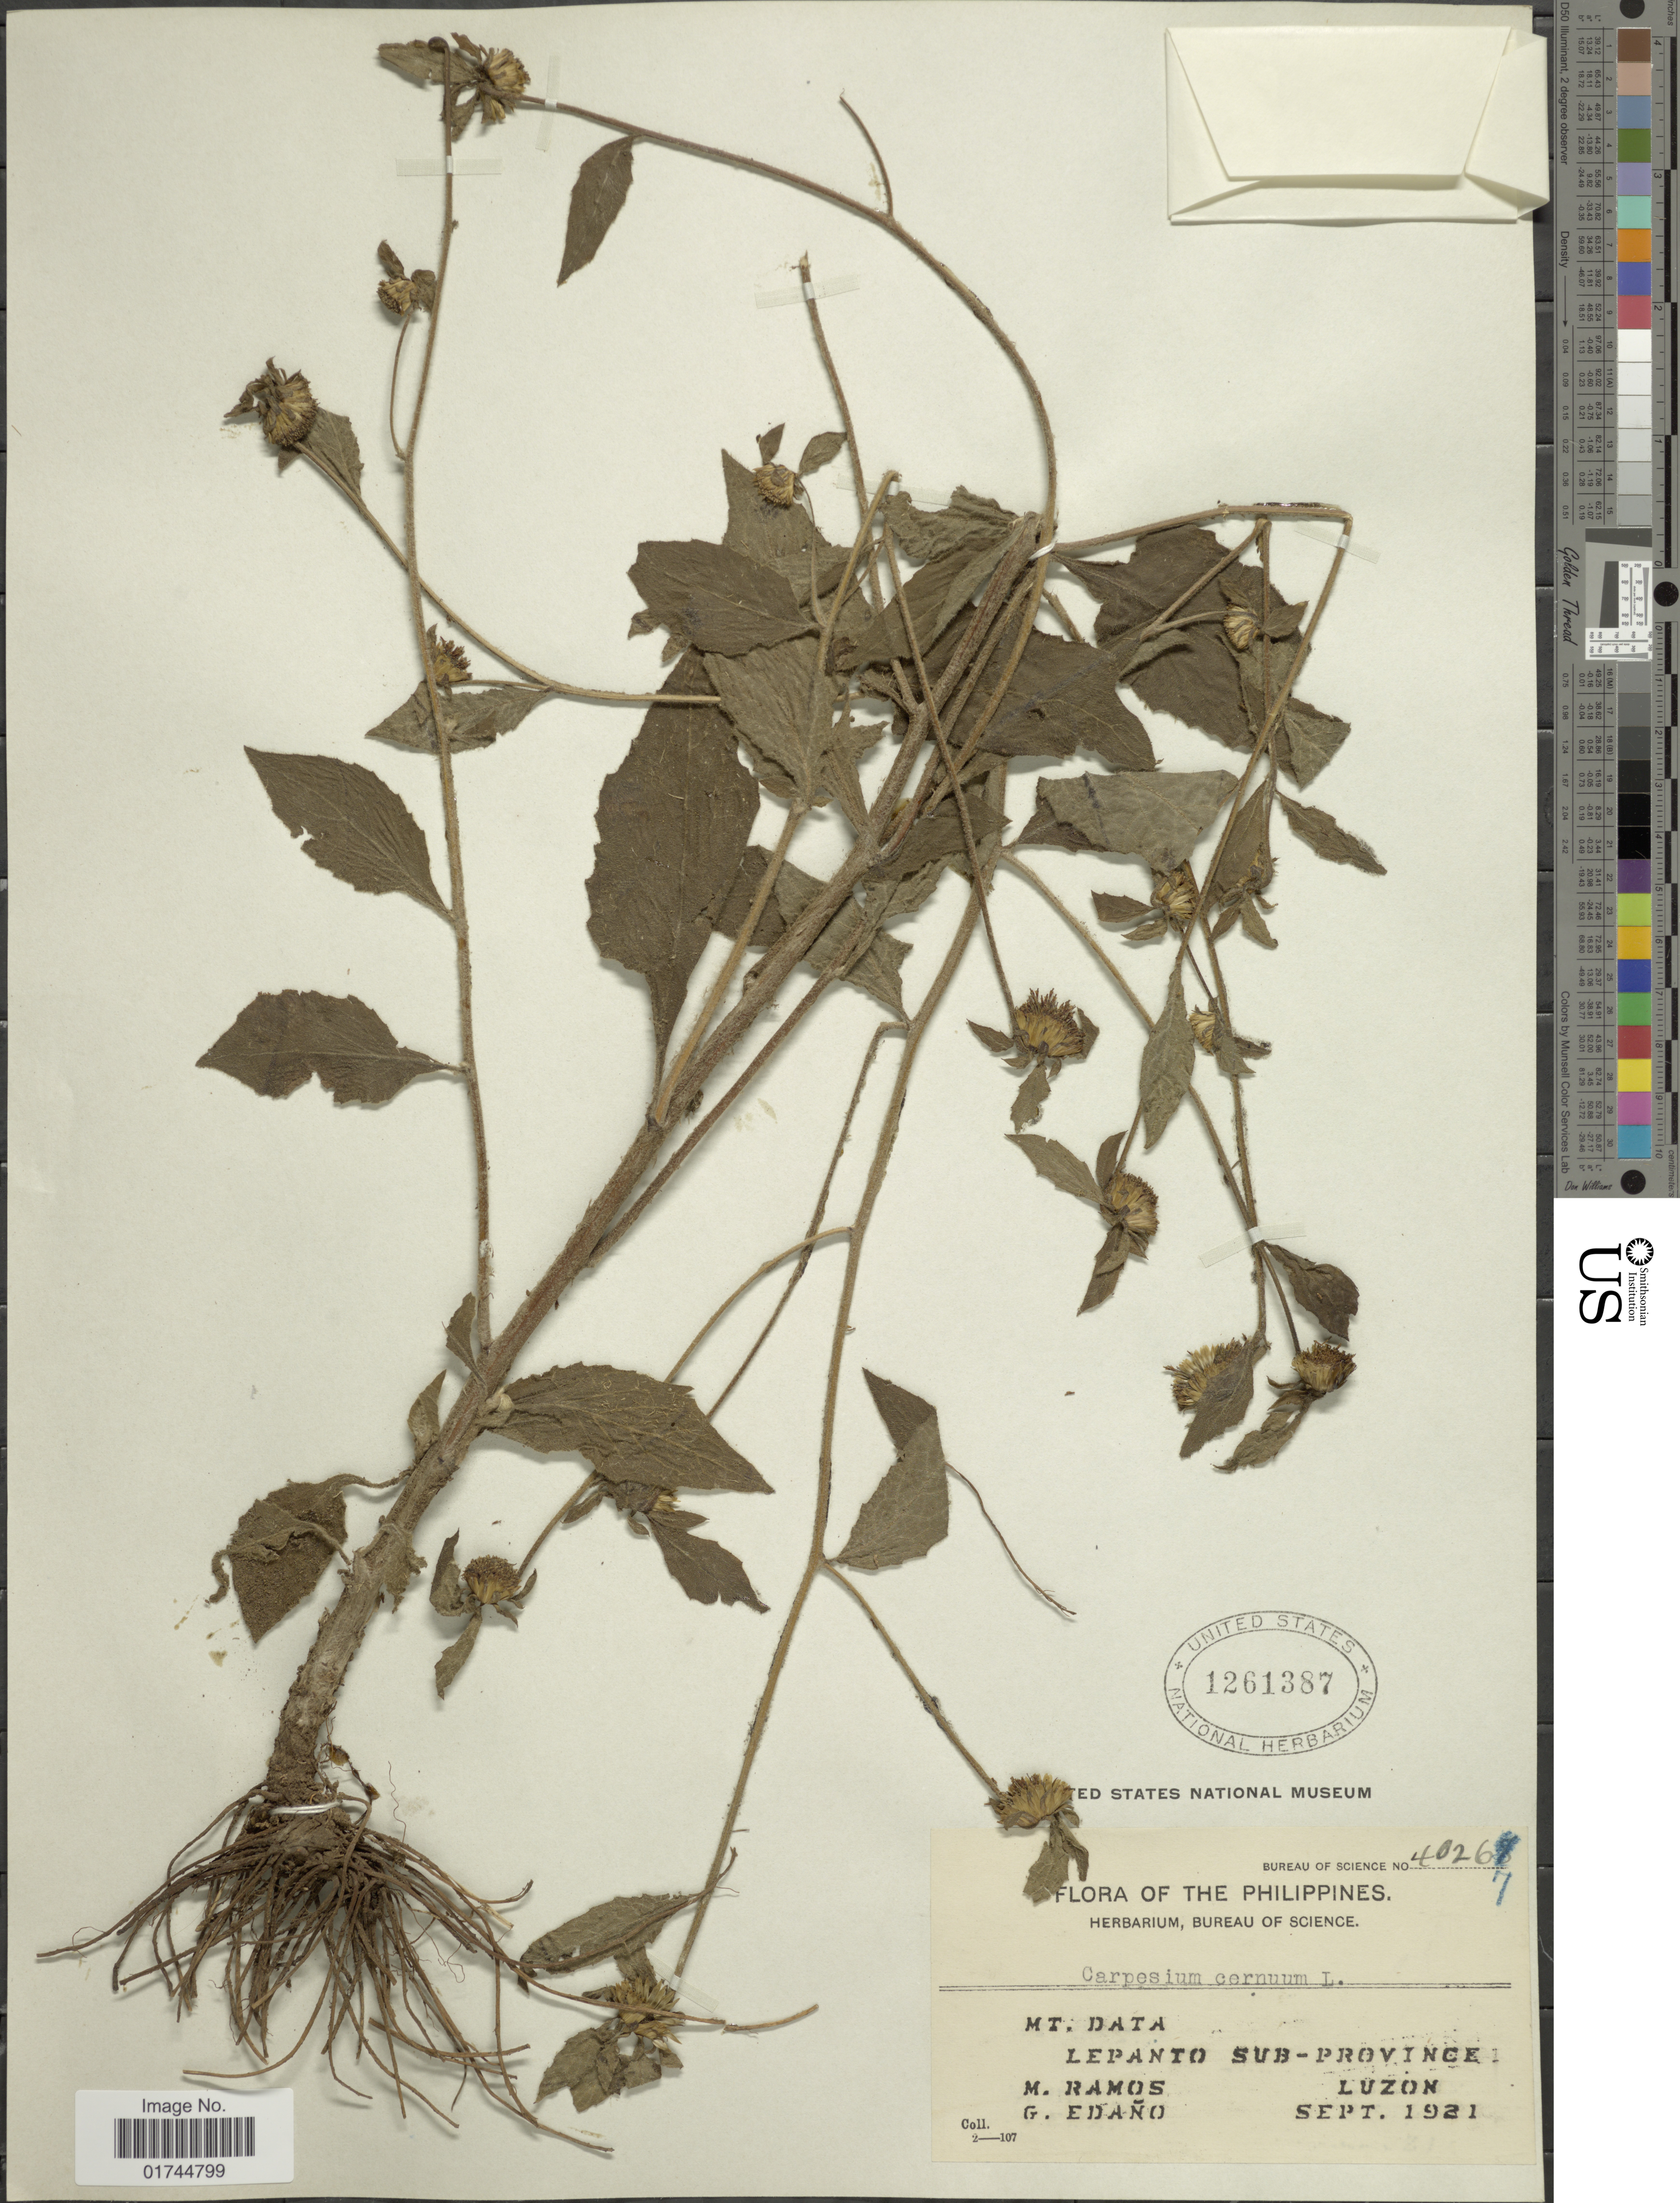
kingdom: Plantae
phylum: Tracheophyta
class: Magnoliopsida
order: Asterales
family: Asteraceae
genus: Carpesium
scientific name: Carpesium cernum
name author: L.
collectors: M. Ramos & G. Edaño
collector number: Bureau of science 4026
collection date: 1921-09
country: Philippines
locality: Mt. Data, Lepanto Sub-province, Luzon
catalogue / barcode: US 1261387